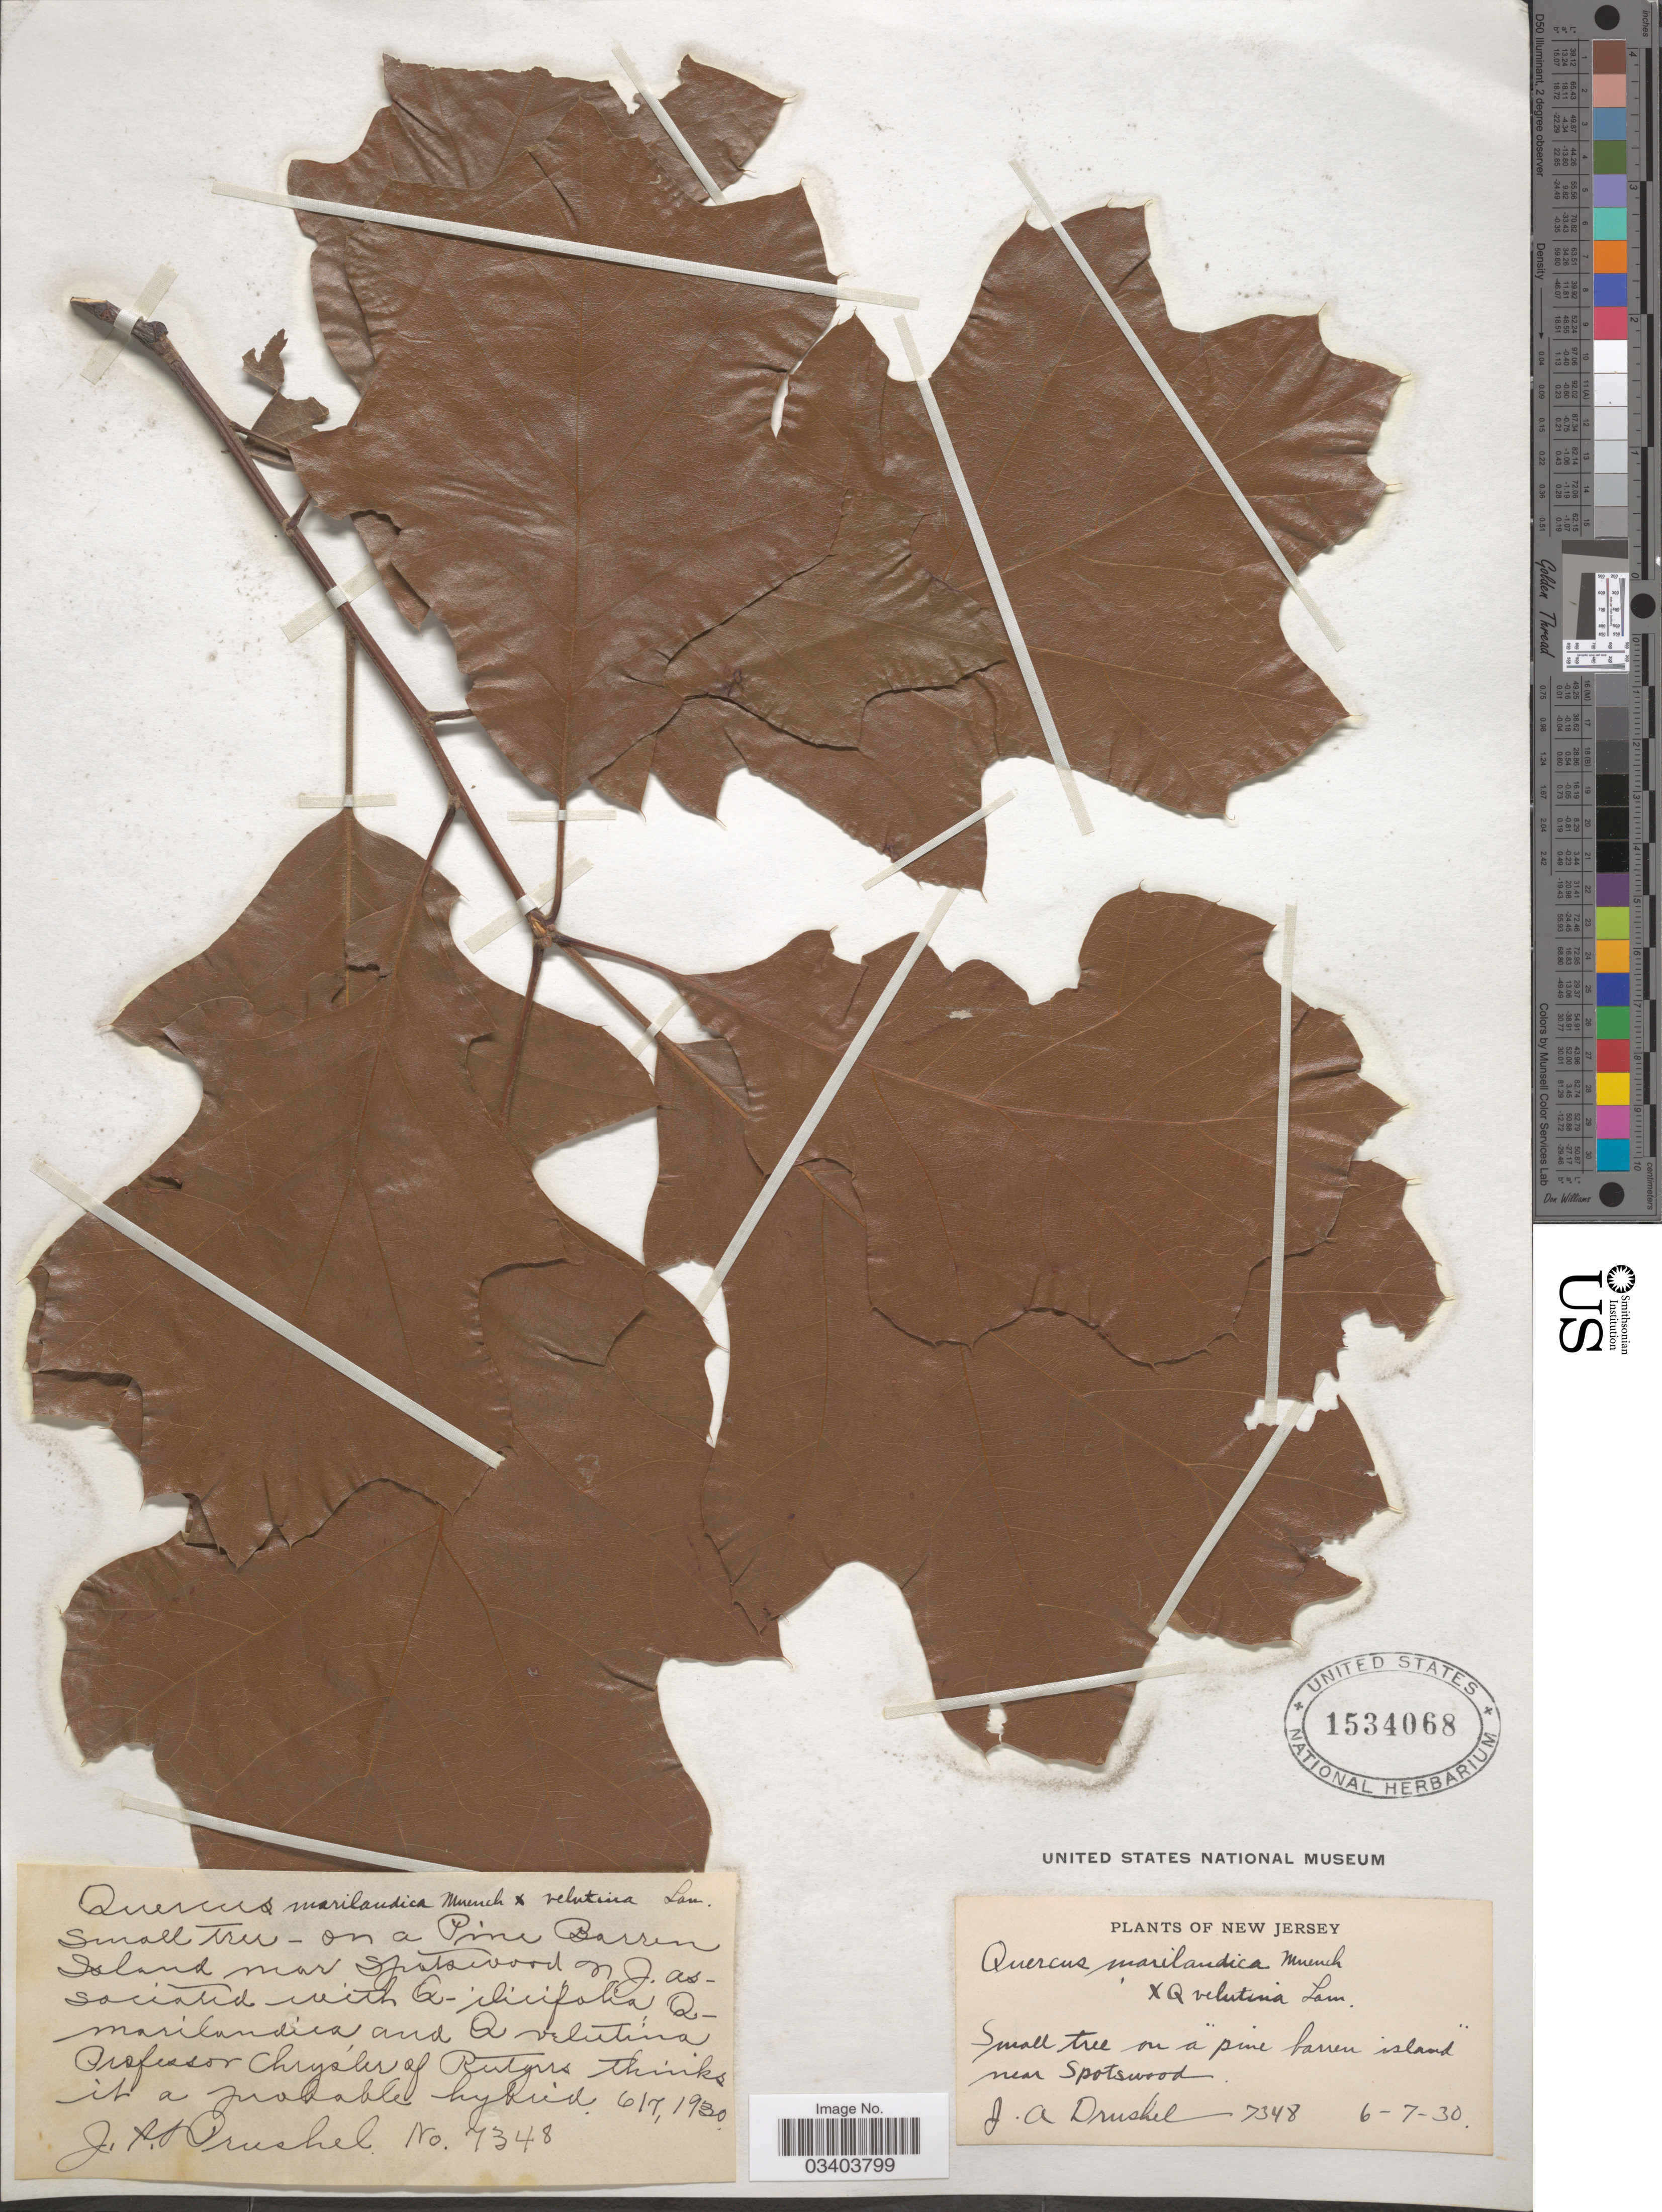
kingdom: Plantae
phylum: Tracheophyta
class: Magnoliopsida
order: Fagales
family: Fagaceae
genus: Quercus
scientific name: Quercus x bushii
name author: Sarg.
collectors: J. A. Drushel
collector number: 7348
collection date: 1930-06-07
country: United States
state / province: New Jersey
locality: On a Pine Barren Island near Spotswood.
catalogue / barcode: US 1534068